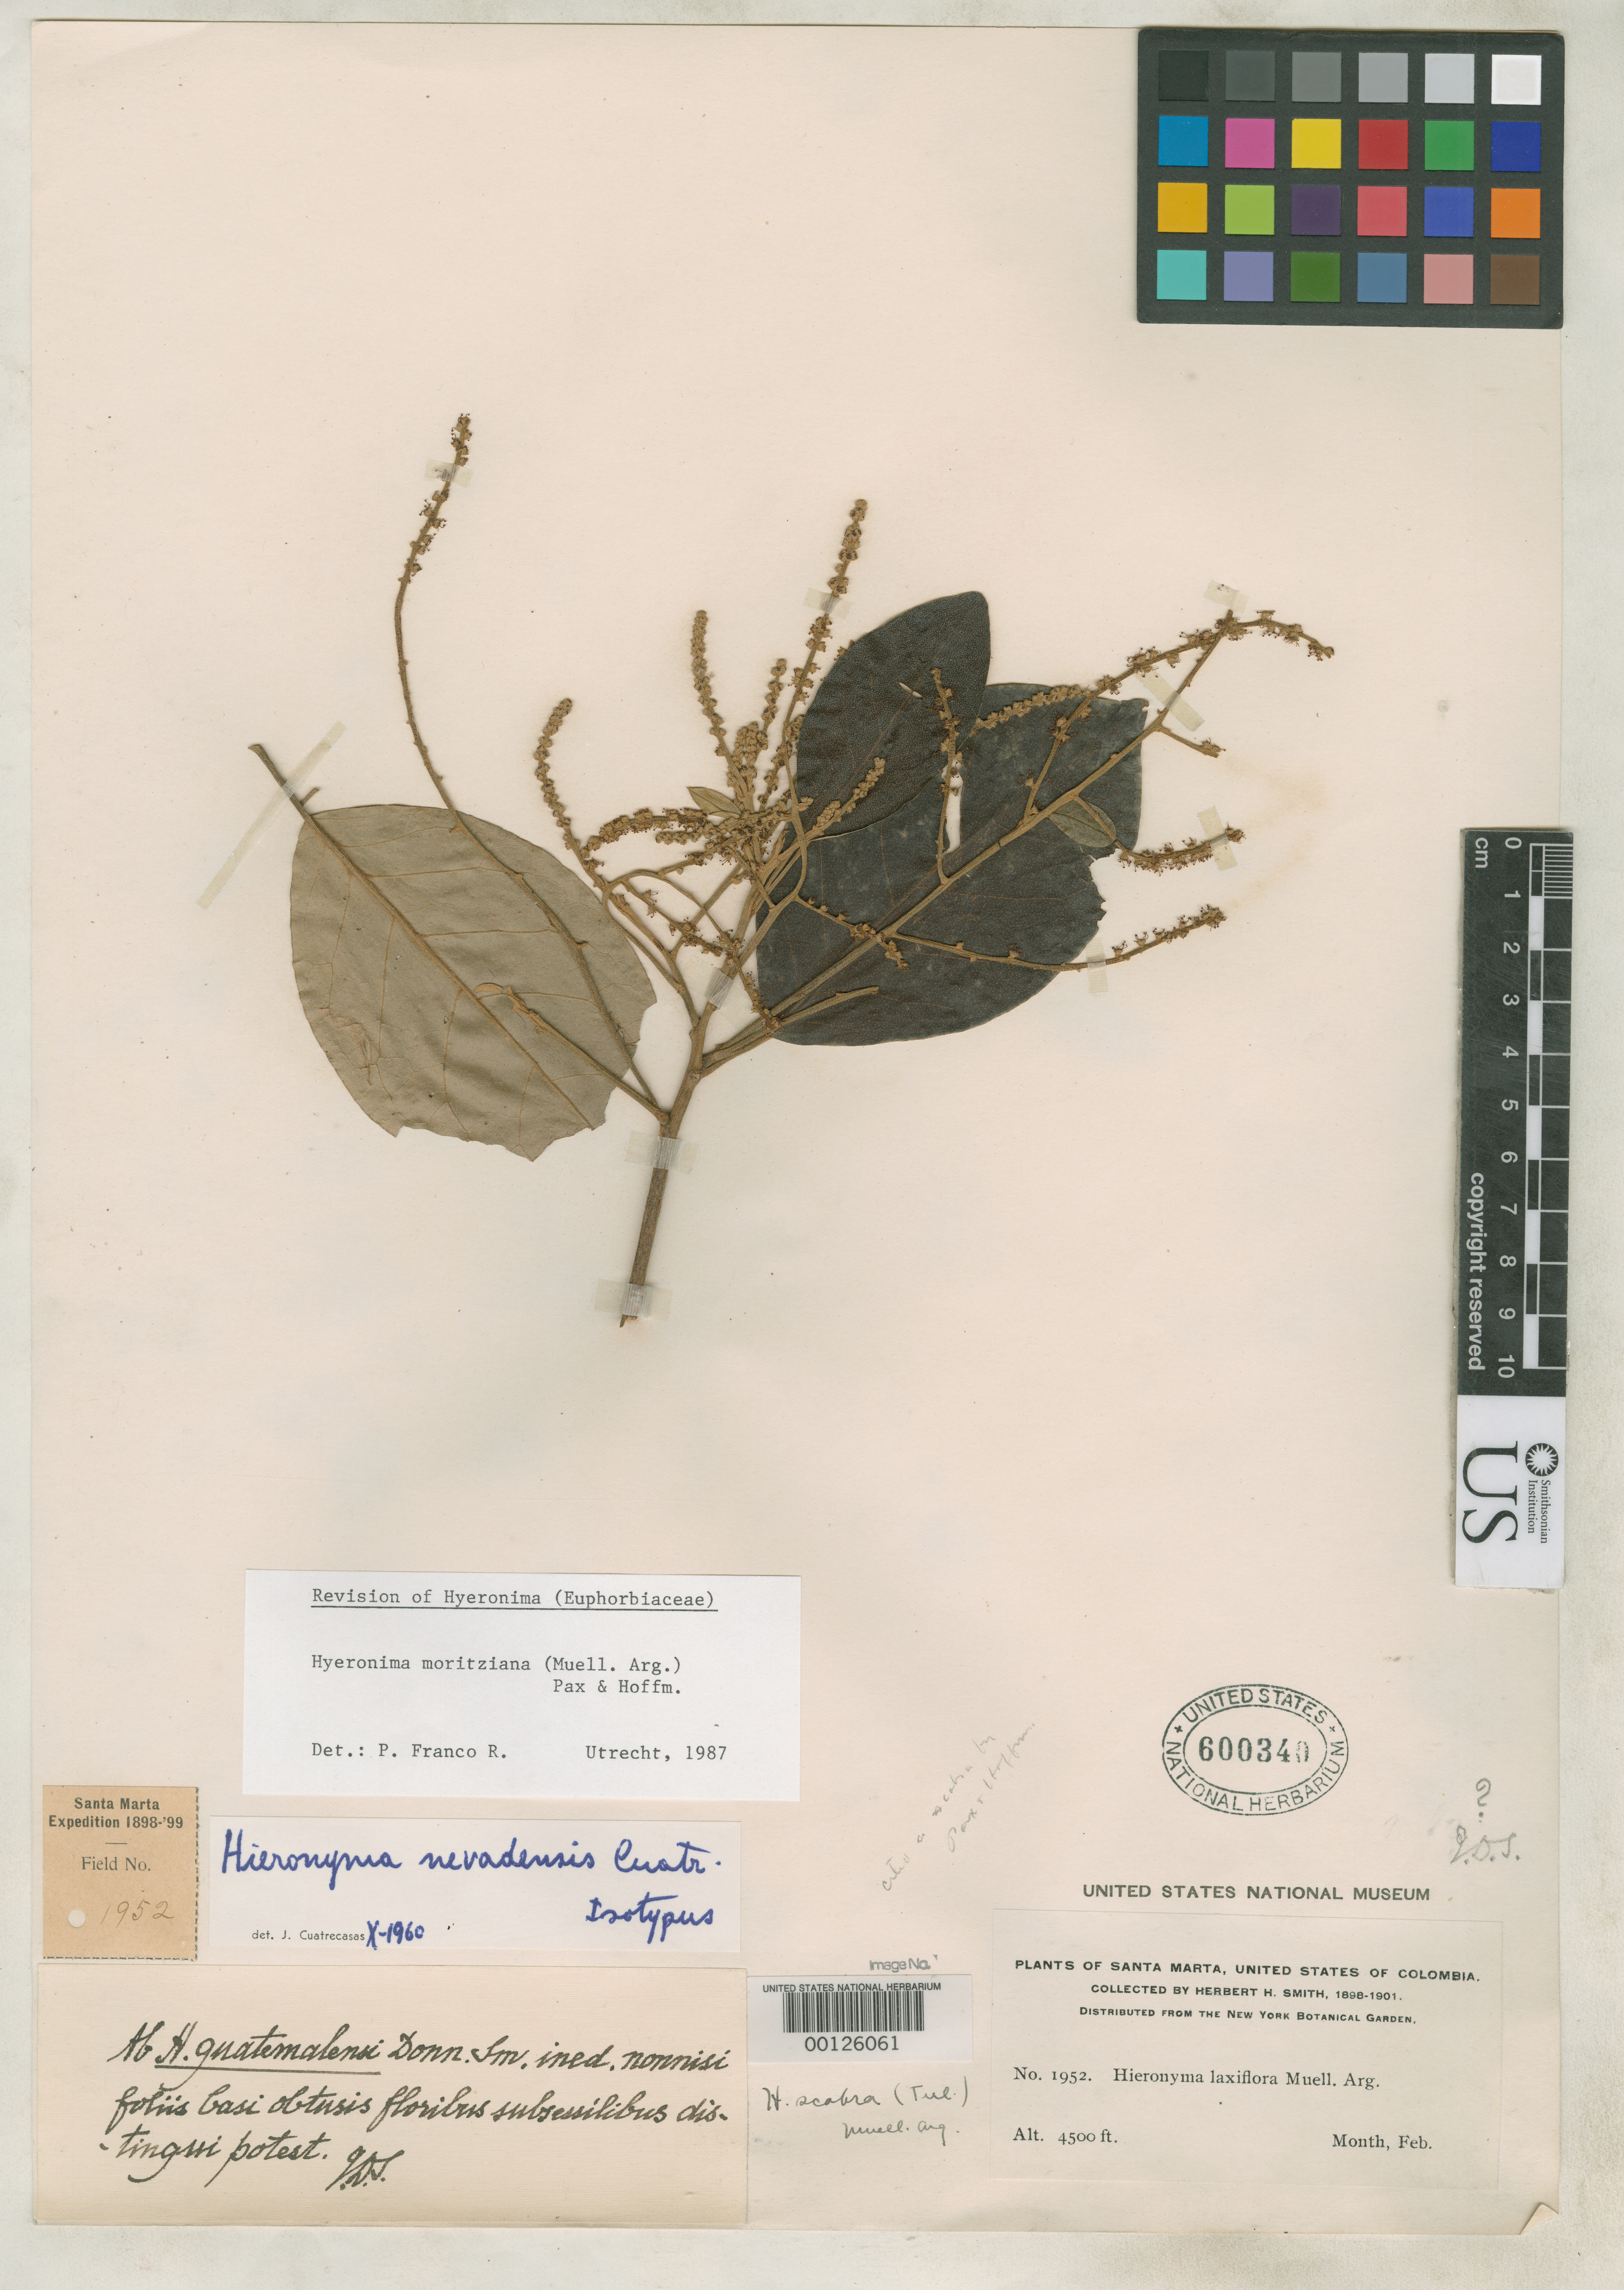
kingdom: Plantae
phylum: Tracheophyta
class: Magnoliopsida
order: Malpighiales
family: Phyllanthaceae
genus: Hyeronima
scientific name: Hyeronima nevadensis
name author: Cuatrec.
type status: Isotype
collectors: Herbert H. Smith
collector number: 1952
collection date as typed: Feb 1898 or -- Feb 1899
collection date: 1898-02 or 1899-02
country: Colombia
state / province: Magdalena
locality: Santa Marta; alt. 4500 ft.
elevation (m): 1372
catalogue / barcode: US 600340